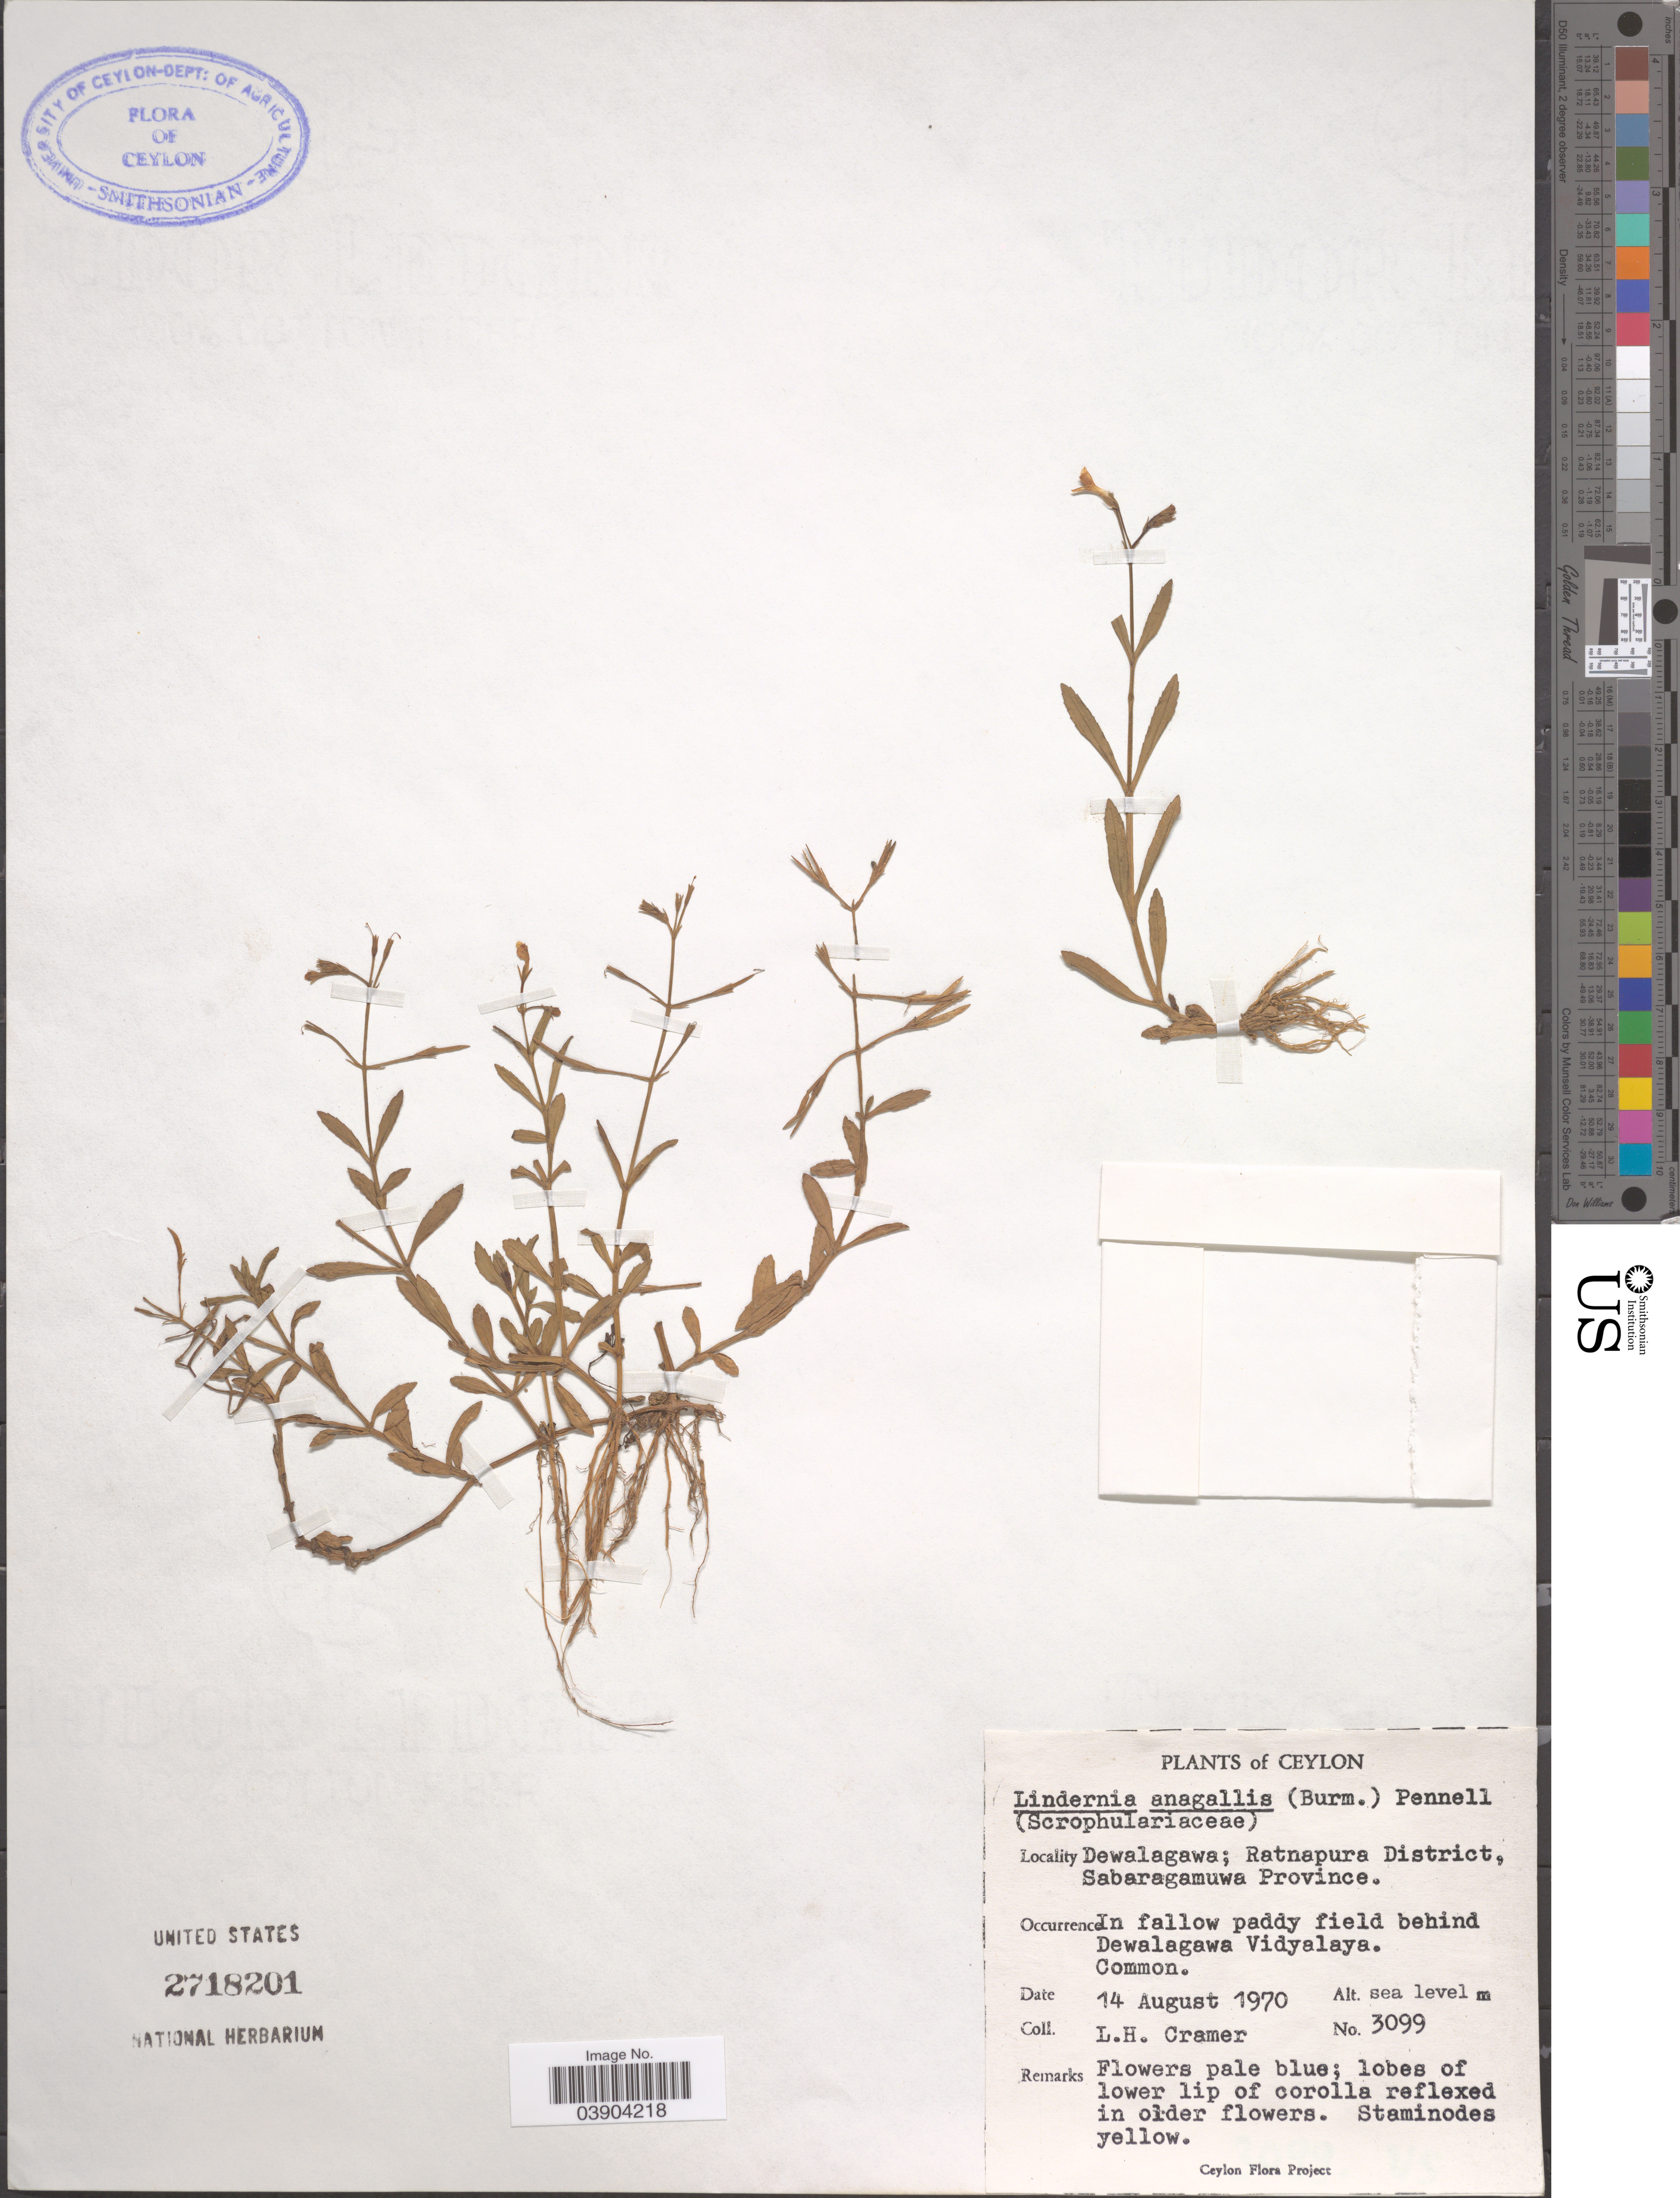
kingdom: Plantae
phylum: Tracheophyta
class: Magnoliopsida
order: Lamiales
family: Linderniaceae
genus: Lindernia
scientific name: Lindernia anagallis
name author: (Burm. f.) Pennell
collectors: L. H. Cramer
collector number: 3099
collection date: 1970-08-14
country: Sri Lanka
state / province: Sabaragamuwa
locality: Ceylon. Dewalagawa; Ratnapura District. In fallow paddy field behind Dewalagawa Vidyalaya.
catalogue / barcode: US 2718201